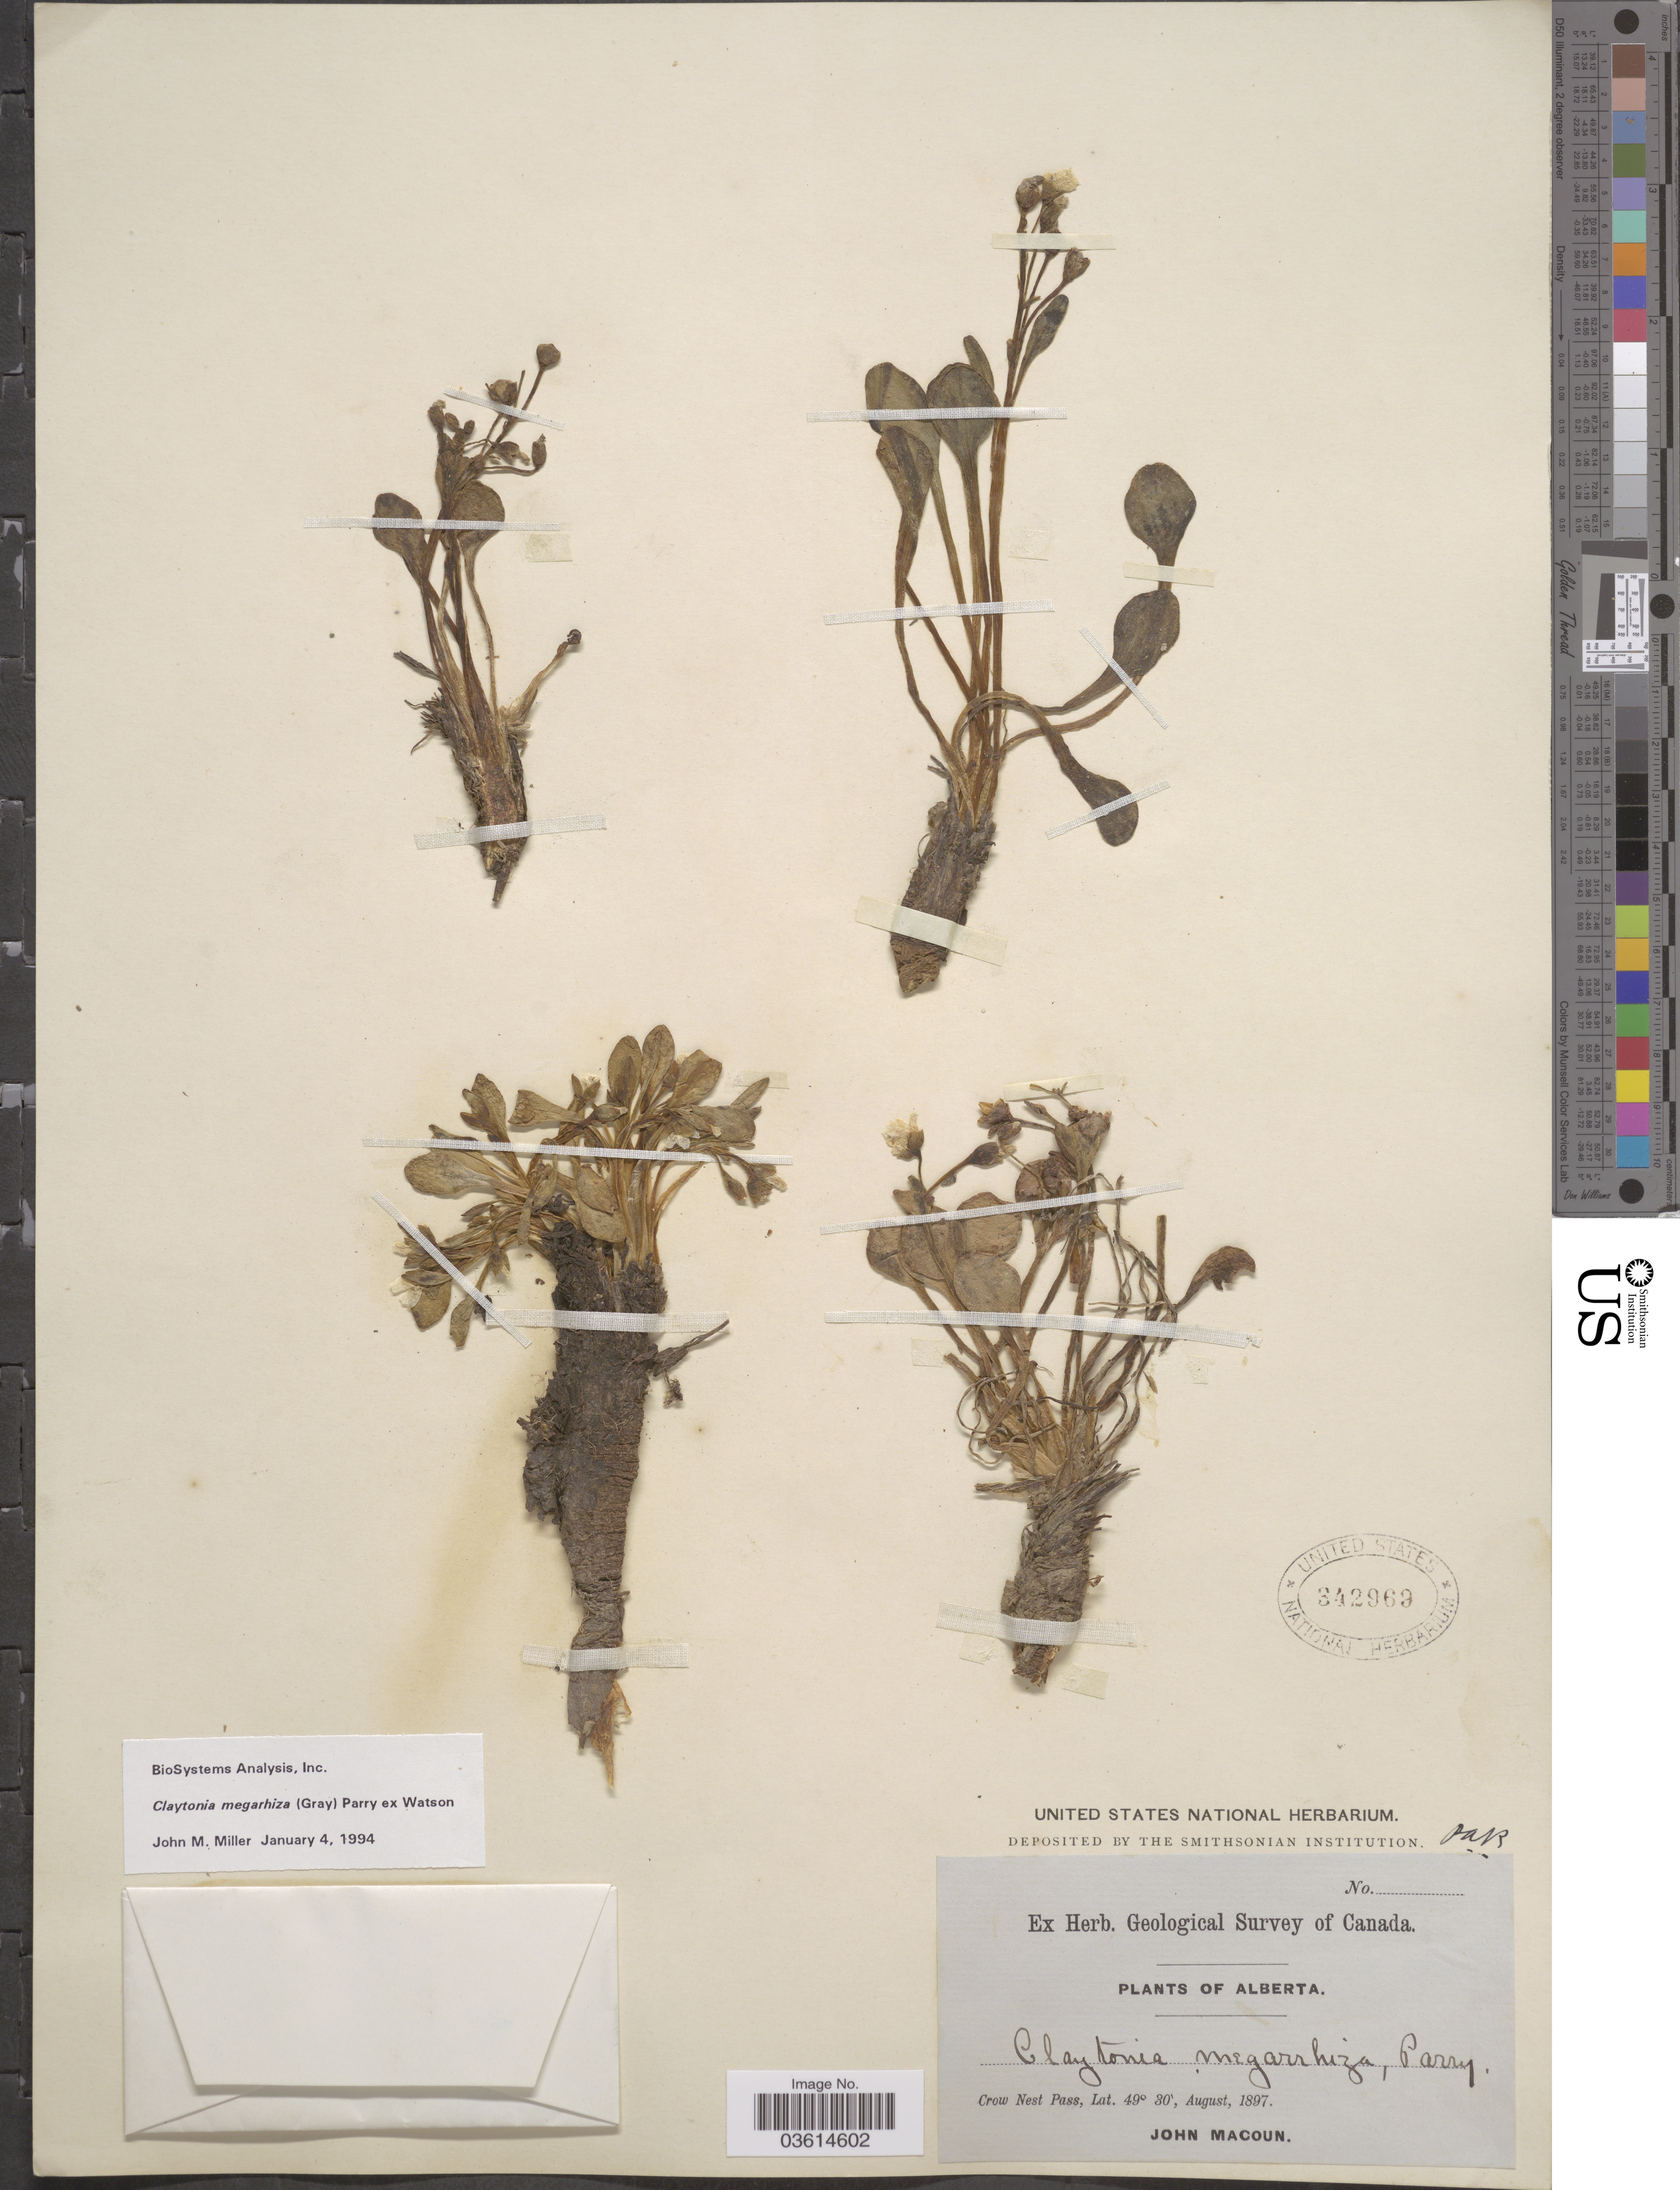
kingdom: Plantae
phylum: Tracheophyta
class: Magnoliopsida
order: Caryophyllales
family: Montiaceae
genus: Claytonia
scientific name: Claytonia megarhiza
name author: (A. Gray) Parry ex S. Watson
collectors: J. Macoun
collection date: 1897-08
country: Canada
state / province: Alberta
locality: Crow Nest Pass.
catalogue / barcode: US 342969